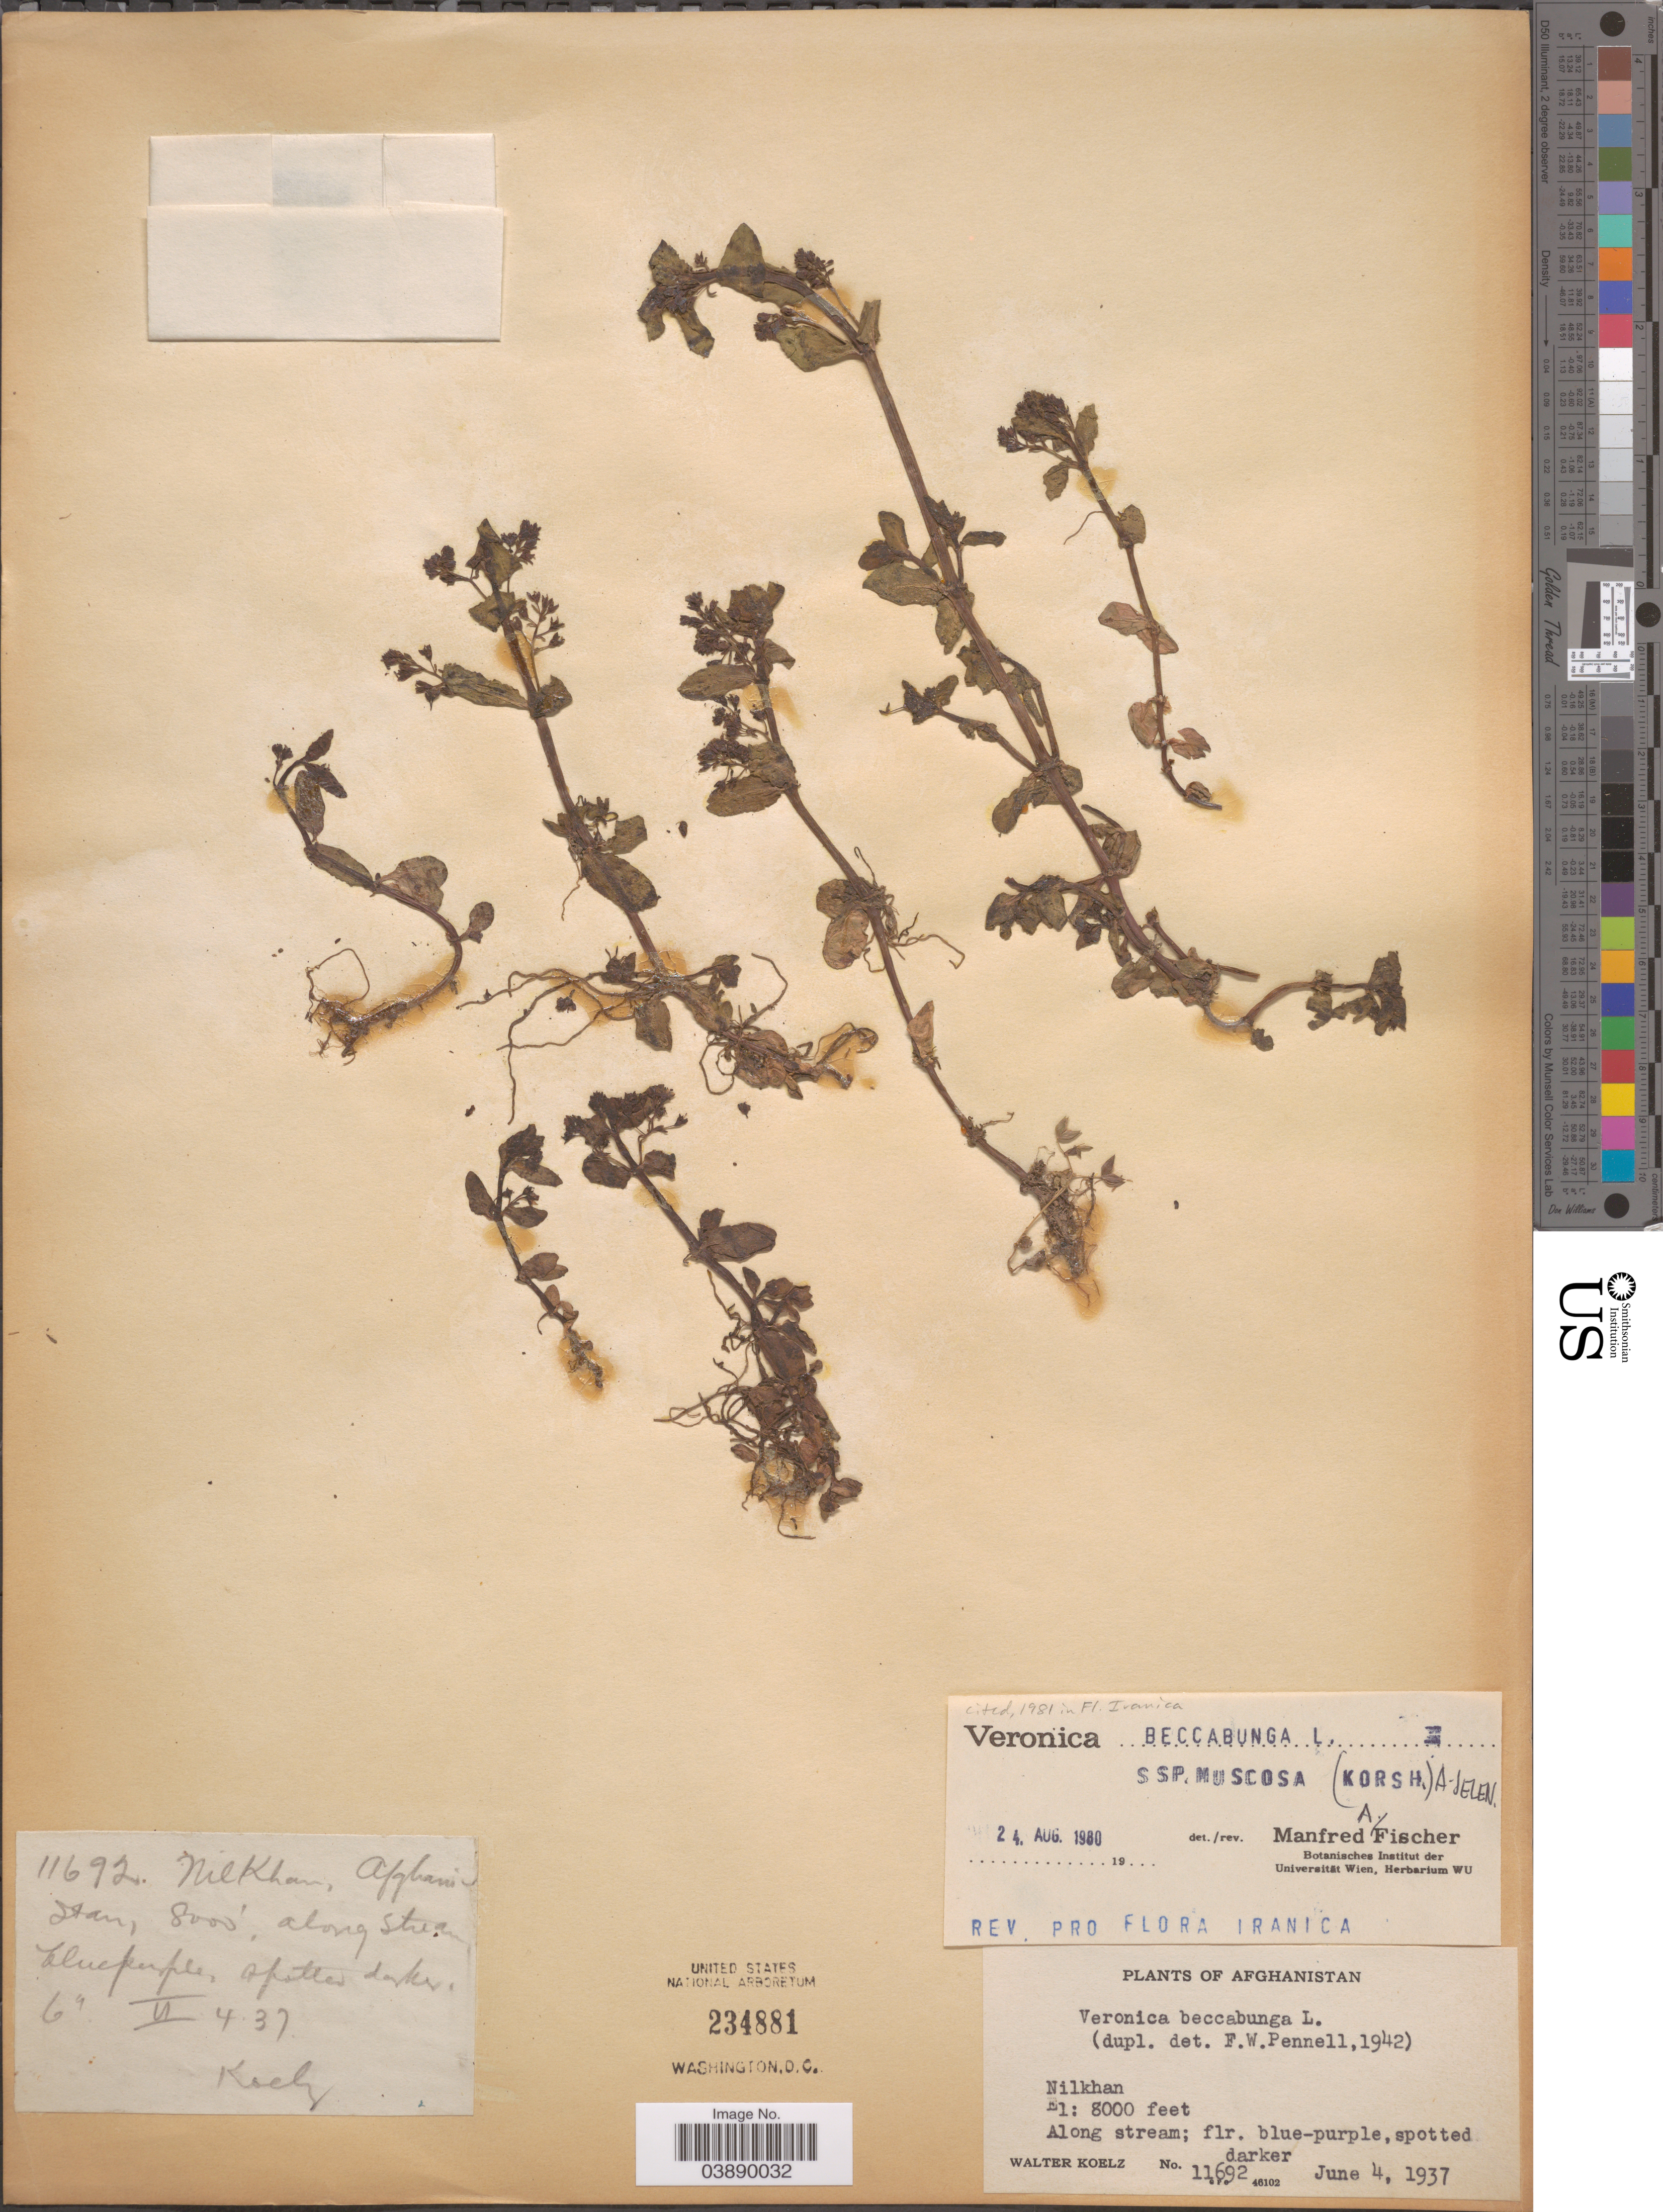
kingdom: Plantae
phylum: Tracheophyta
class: Magnoliopsida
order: Lamiales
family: Plantaginaceae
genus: Veronica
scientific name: Veronica beccabunga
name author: L.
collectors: W. N. Koelz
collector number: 11692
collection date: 1937-06-04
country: Afghanistan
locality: Nilkhan.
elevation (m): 2438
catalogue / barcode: US 234881